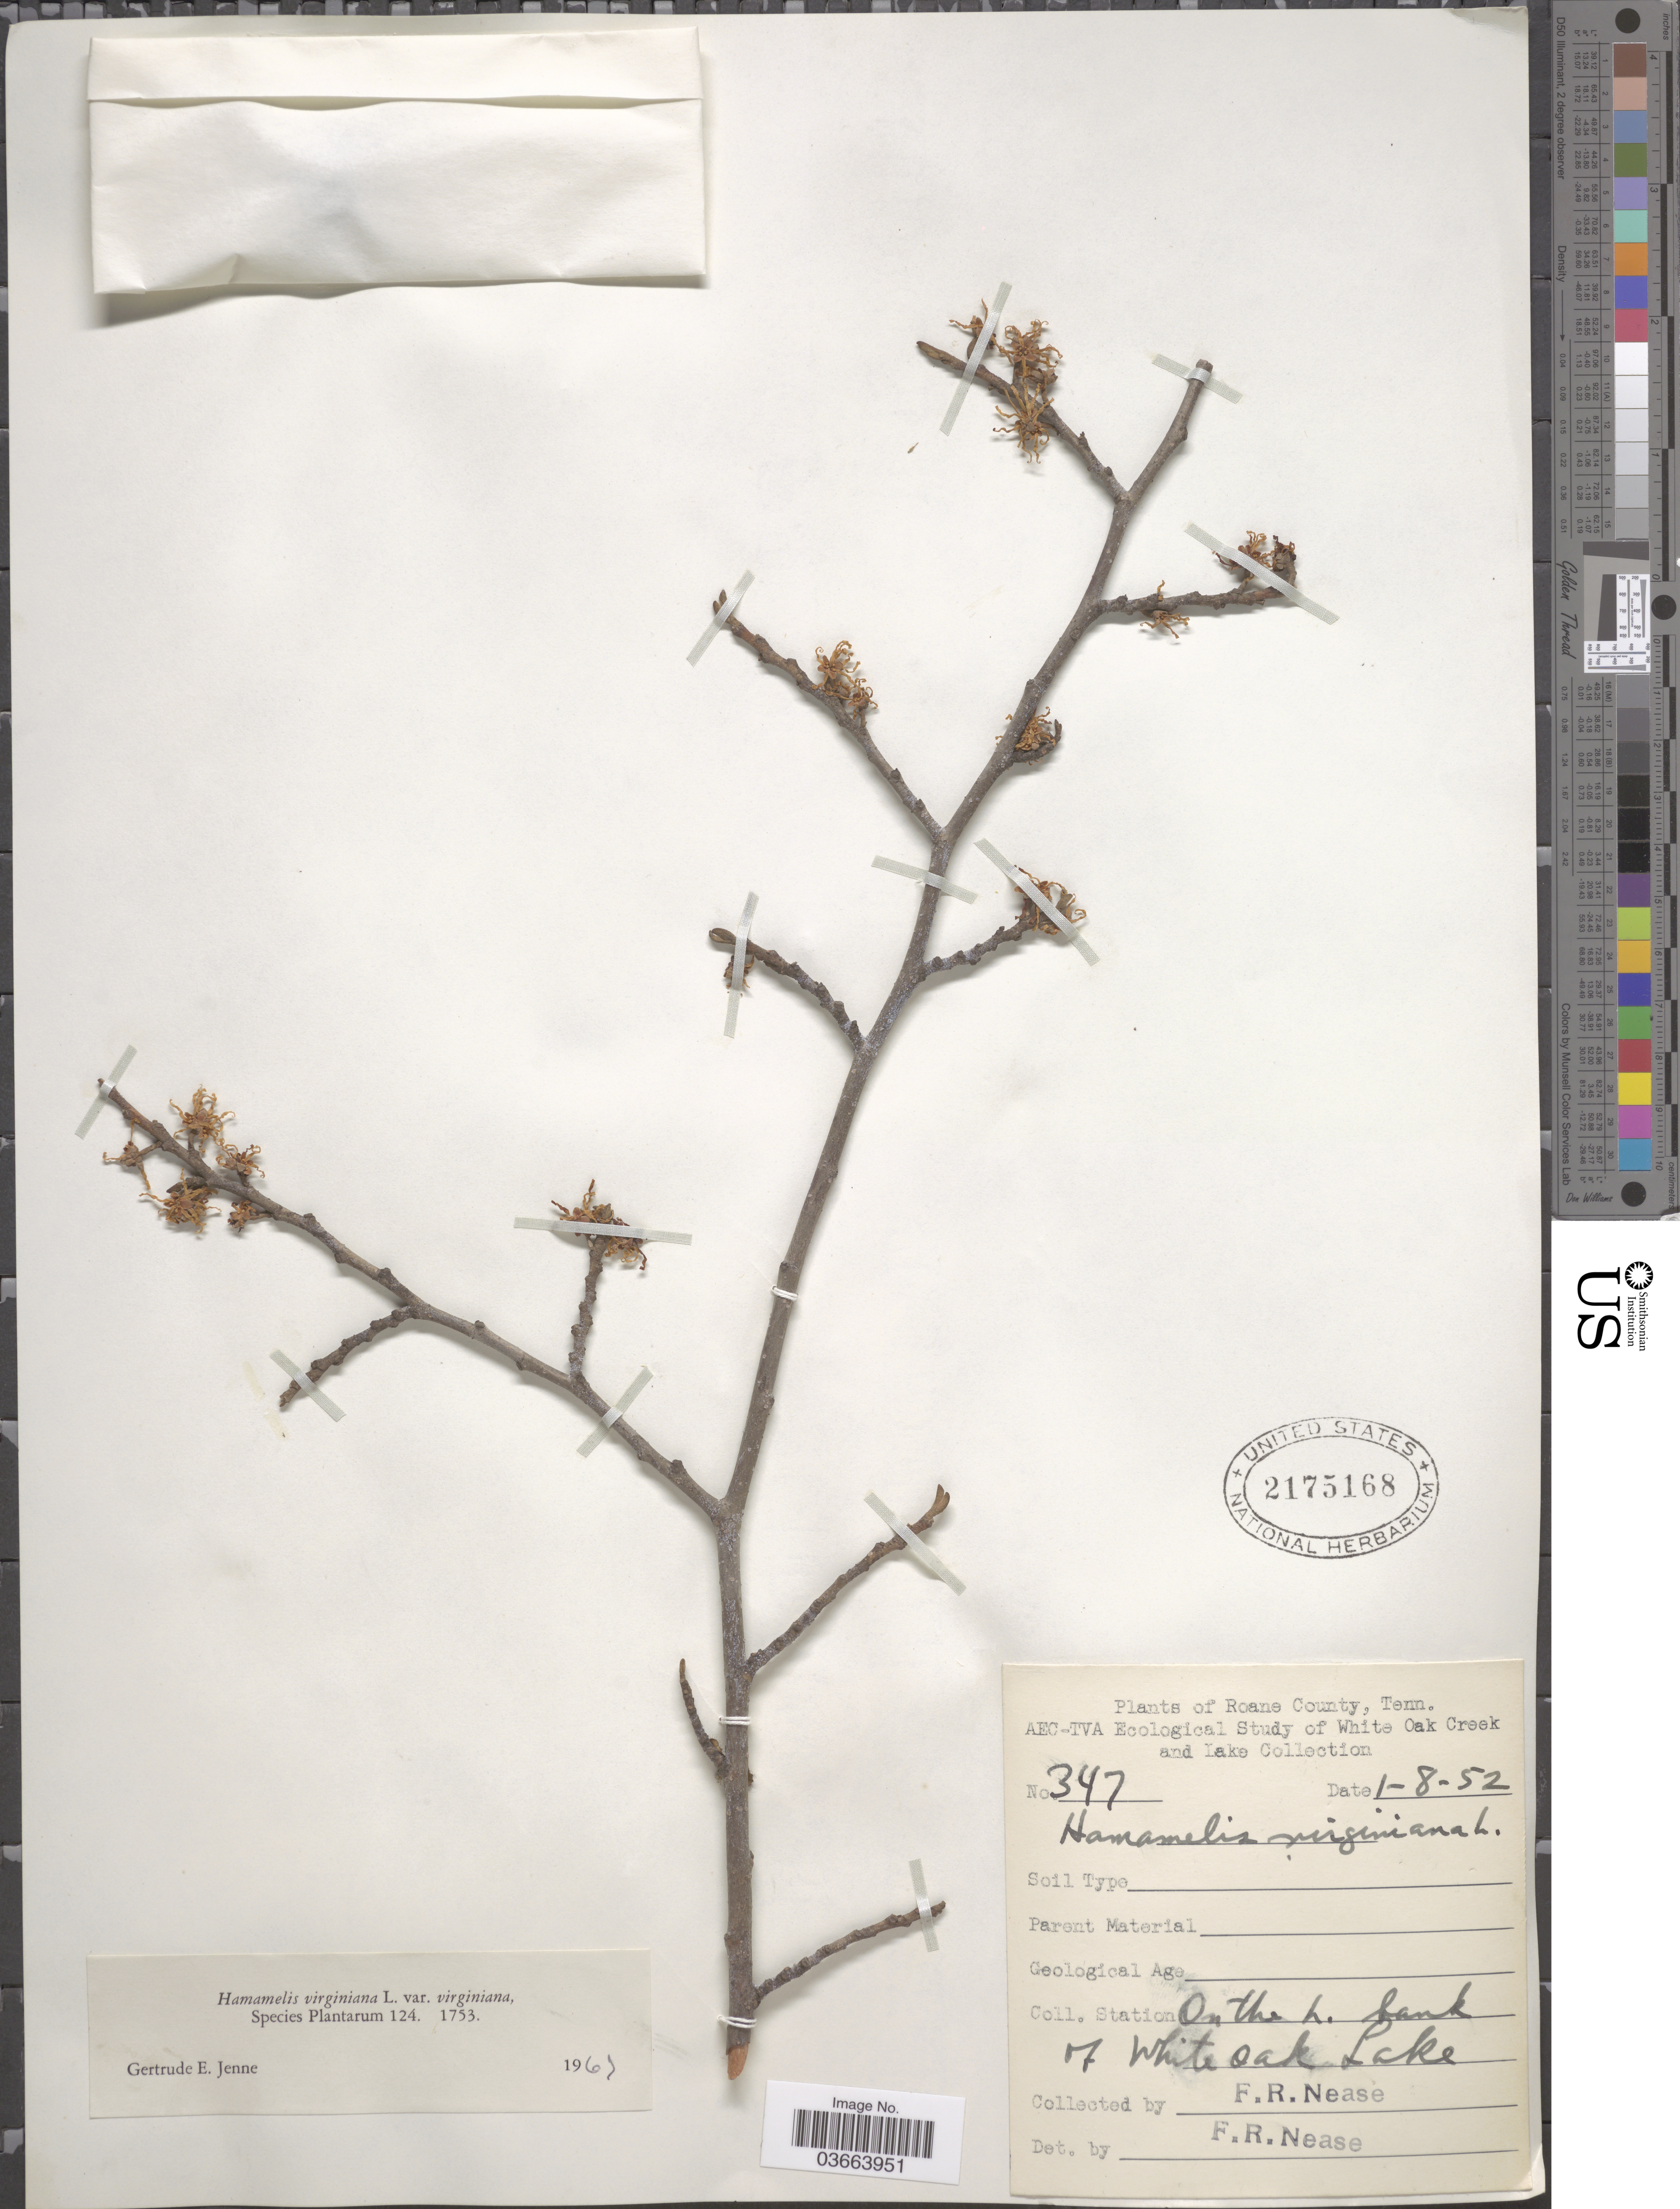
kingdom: Plantae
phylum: Tracheophyta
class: Magnoliopsida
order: Saxifragales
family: Hamamelidaceae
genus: Hamamelis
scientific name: Hamamelis virginiana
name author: L.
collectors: F. Nease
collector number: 347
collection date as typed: Transcribed d/m/y: 8/1/52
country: United States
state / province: Tennessee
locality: Roane County. On the h. bank of White Oak Lake.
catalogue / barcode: US 2175168